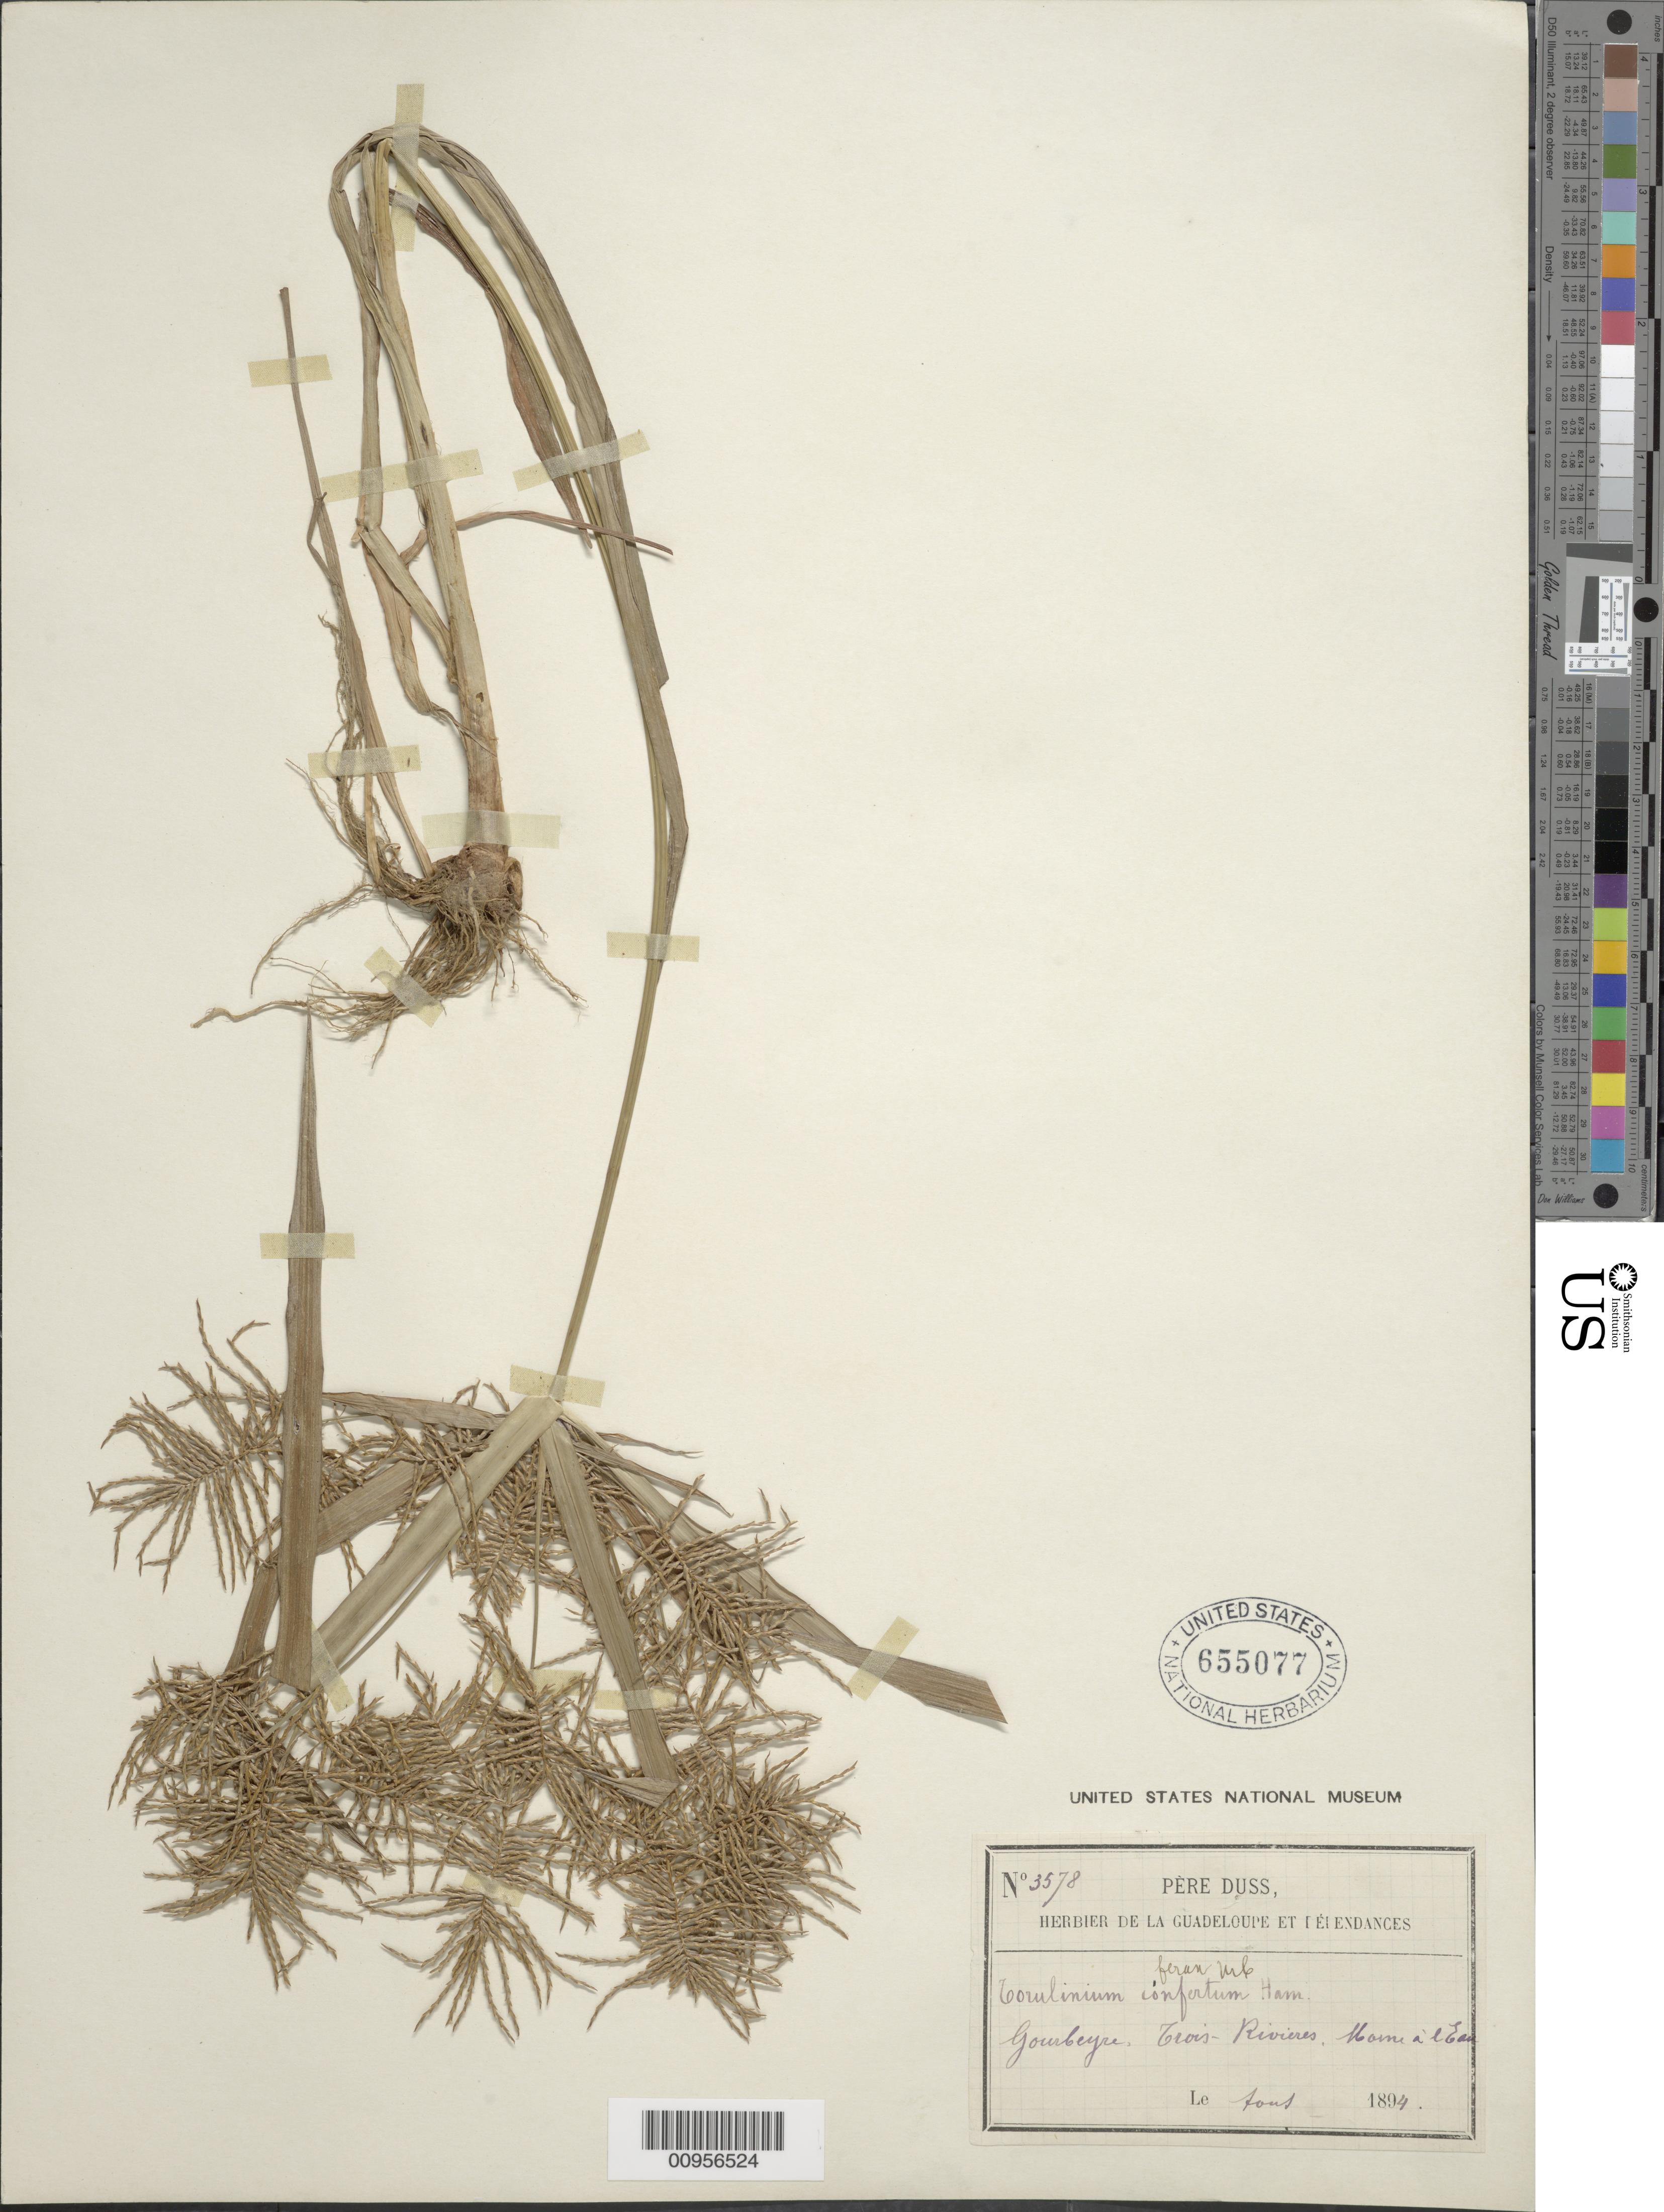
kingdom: Plantae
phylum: Tracheophyta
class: Liliopsida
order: Poales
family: Cyperaceae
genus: Cyperus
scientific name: Cyperus odoratus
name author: L.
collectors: Père Duss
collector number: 3578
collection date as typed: Aug 1894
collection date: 1894-08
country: Guadeloupe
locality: Gourbeyre, Trois Rivieres, Morne à l'Eau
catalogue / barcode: US 655077